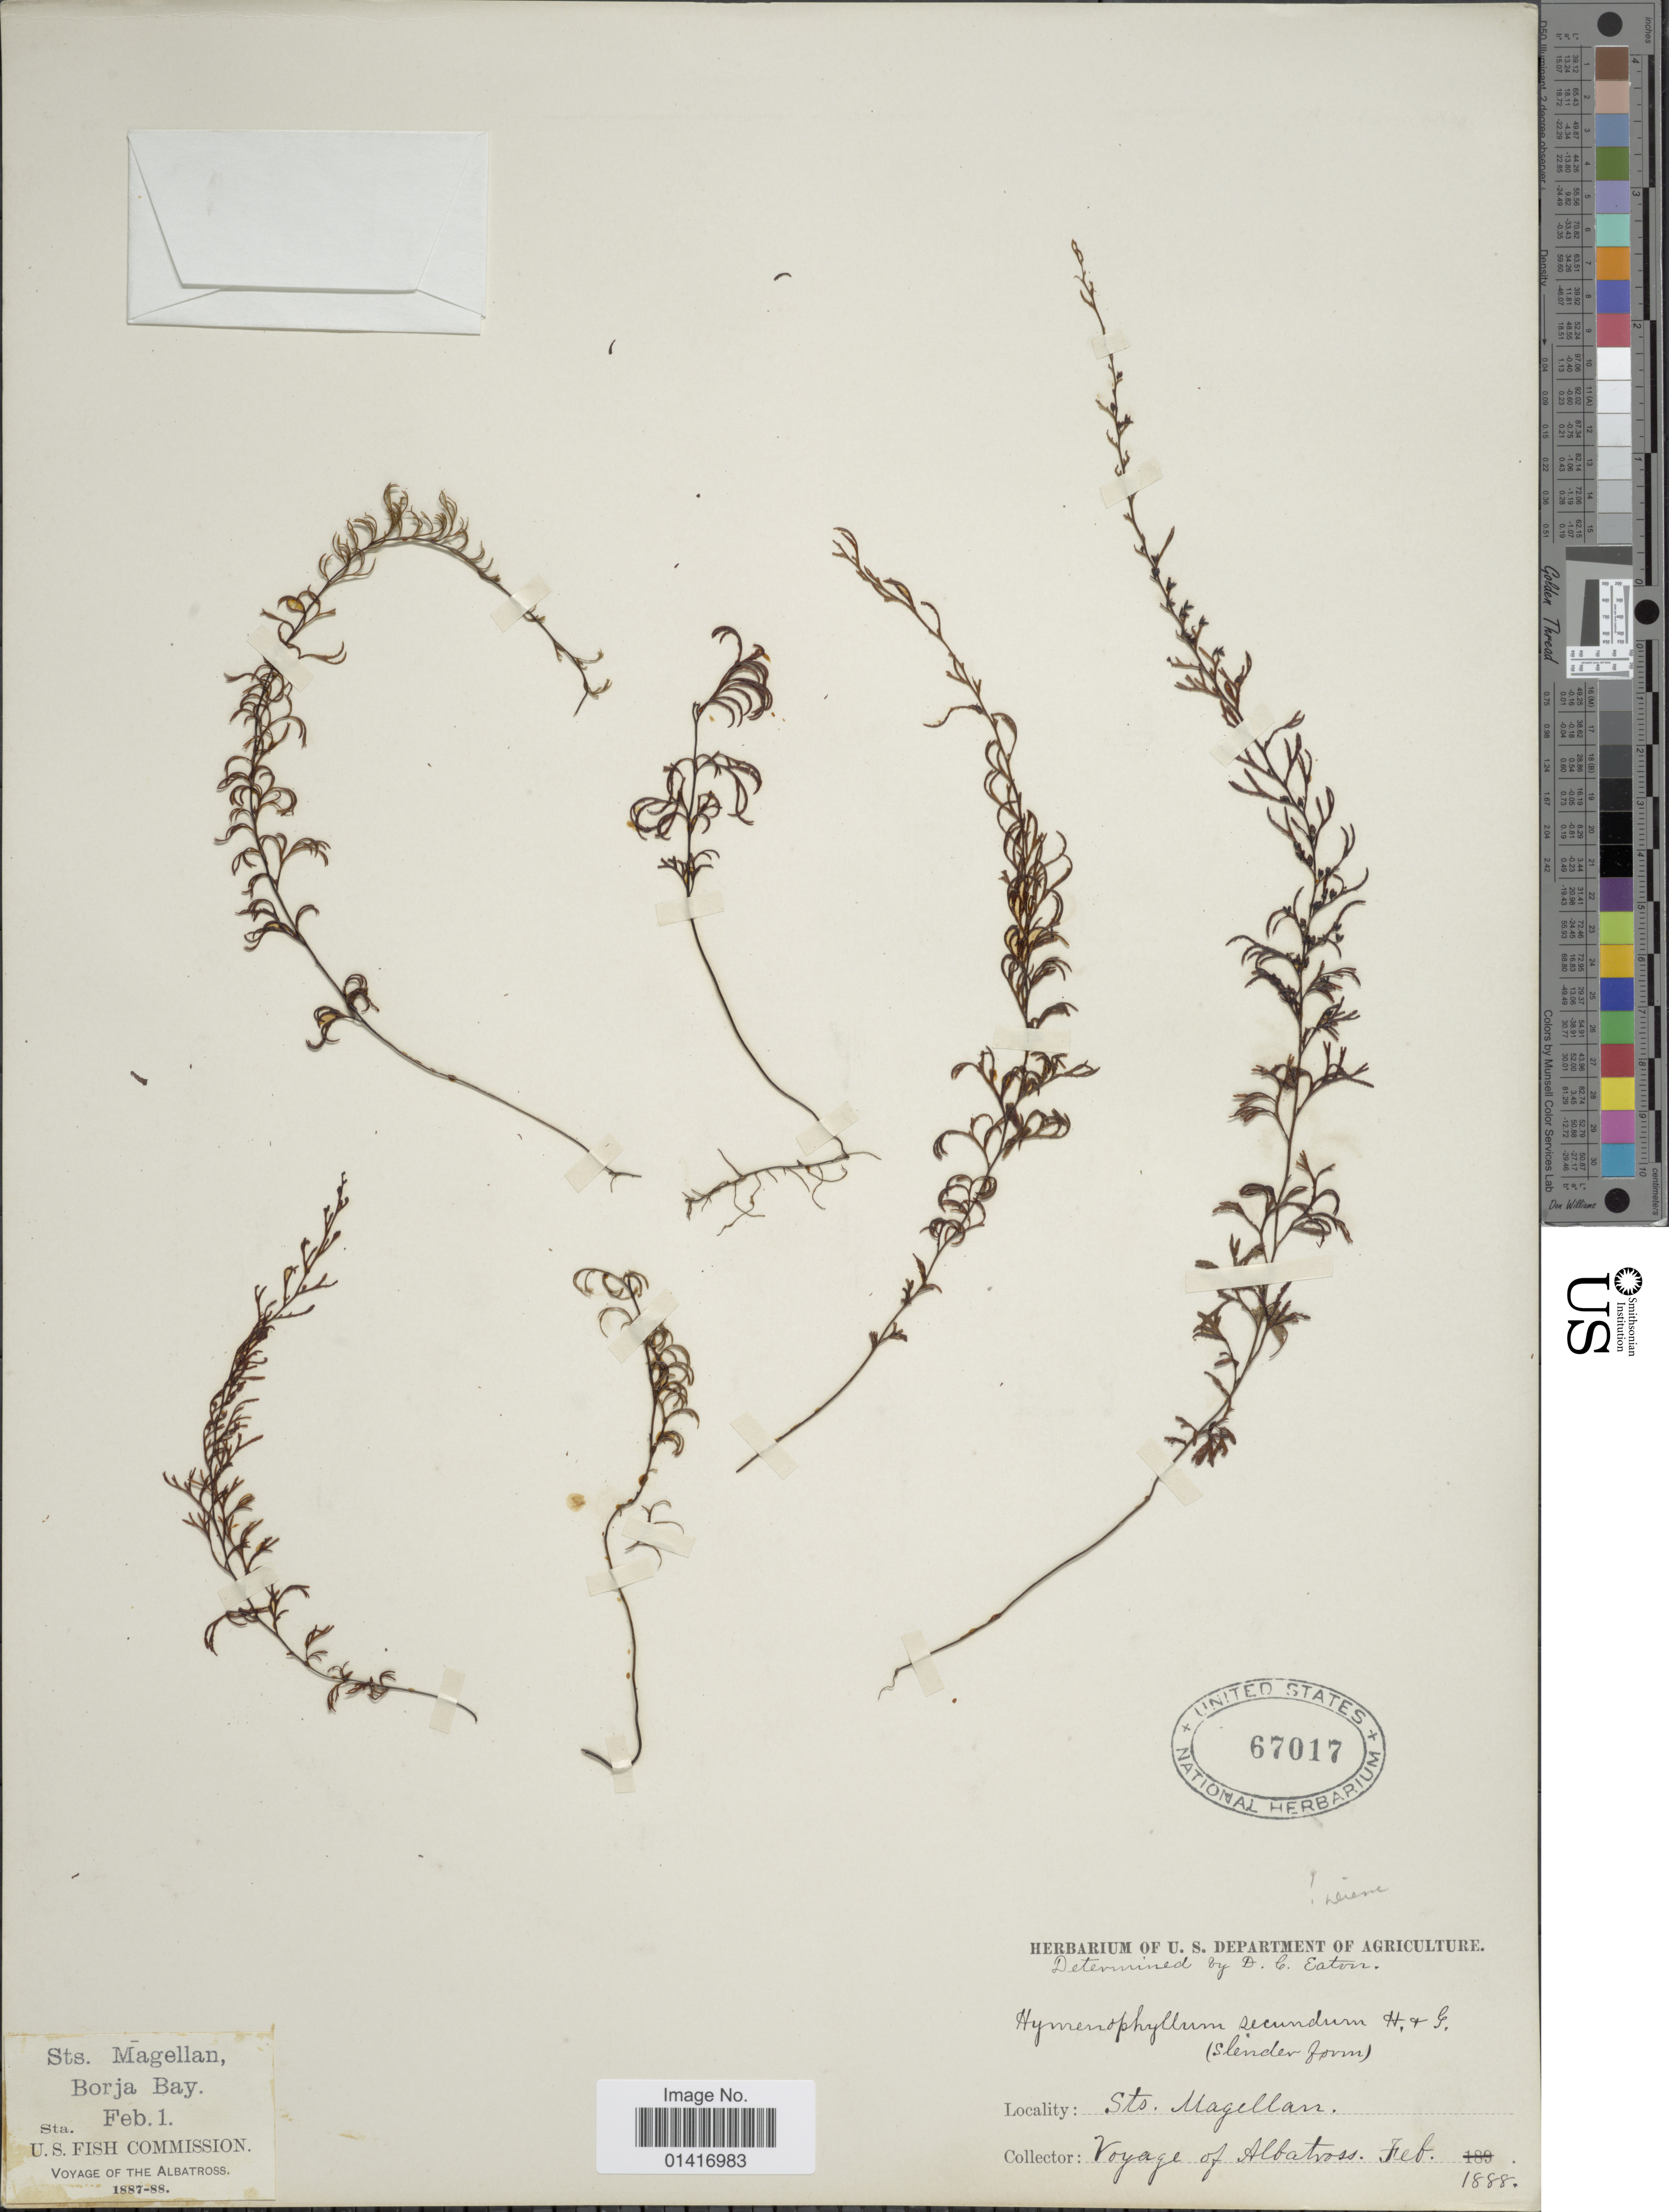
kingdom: Plantae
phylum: Tracheophyta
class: Polypodiopsida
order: Hymenophyllales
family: Hymenophyllaceae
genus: Hymenophyllum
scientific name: Hymenophyllum secundum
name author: Hook. & Grev.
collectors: "The Albatross"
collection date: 1888-02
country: Chile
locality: Sts, Magellan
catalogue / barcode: US 67017